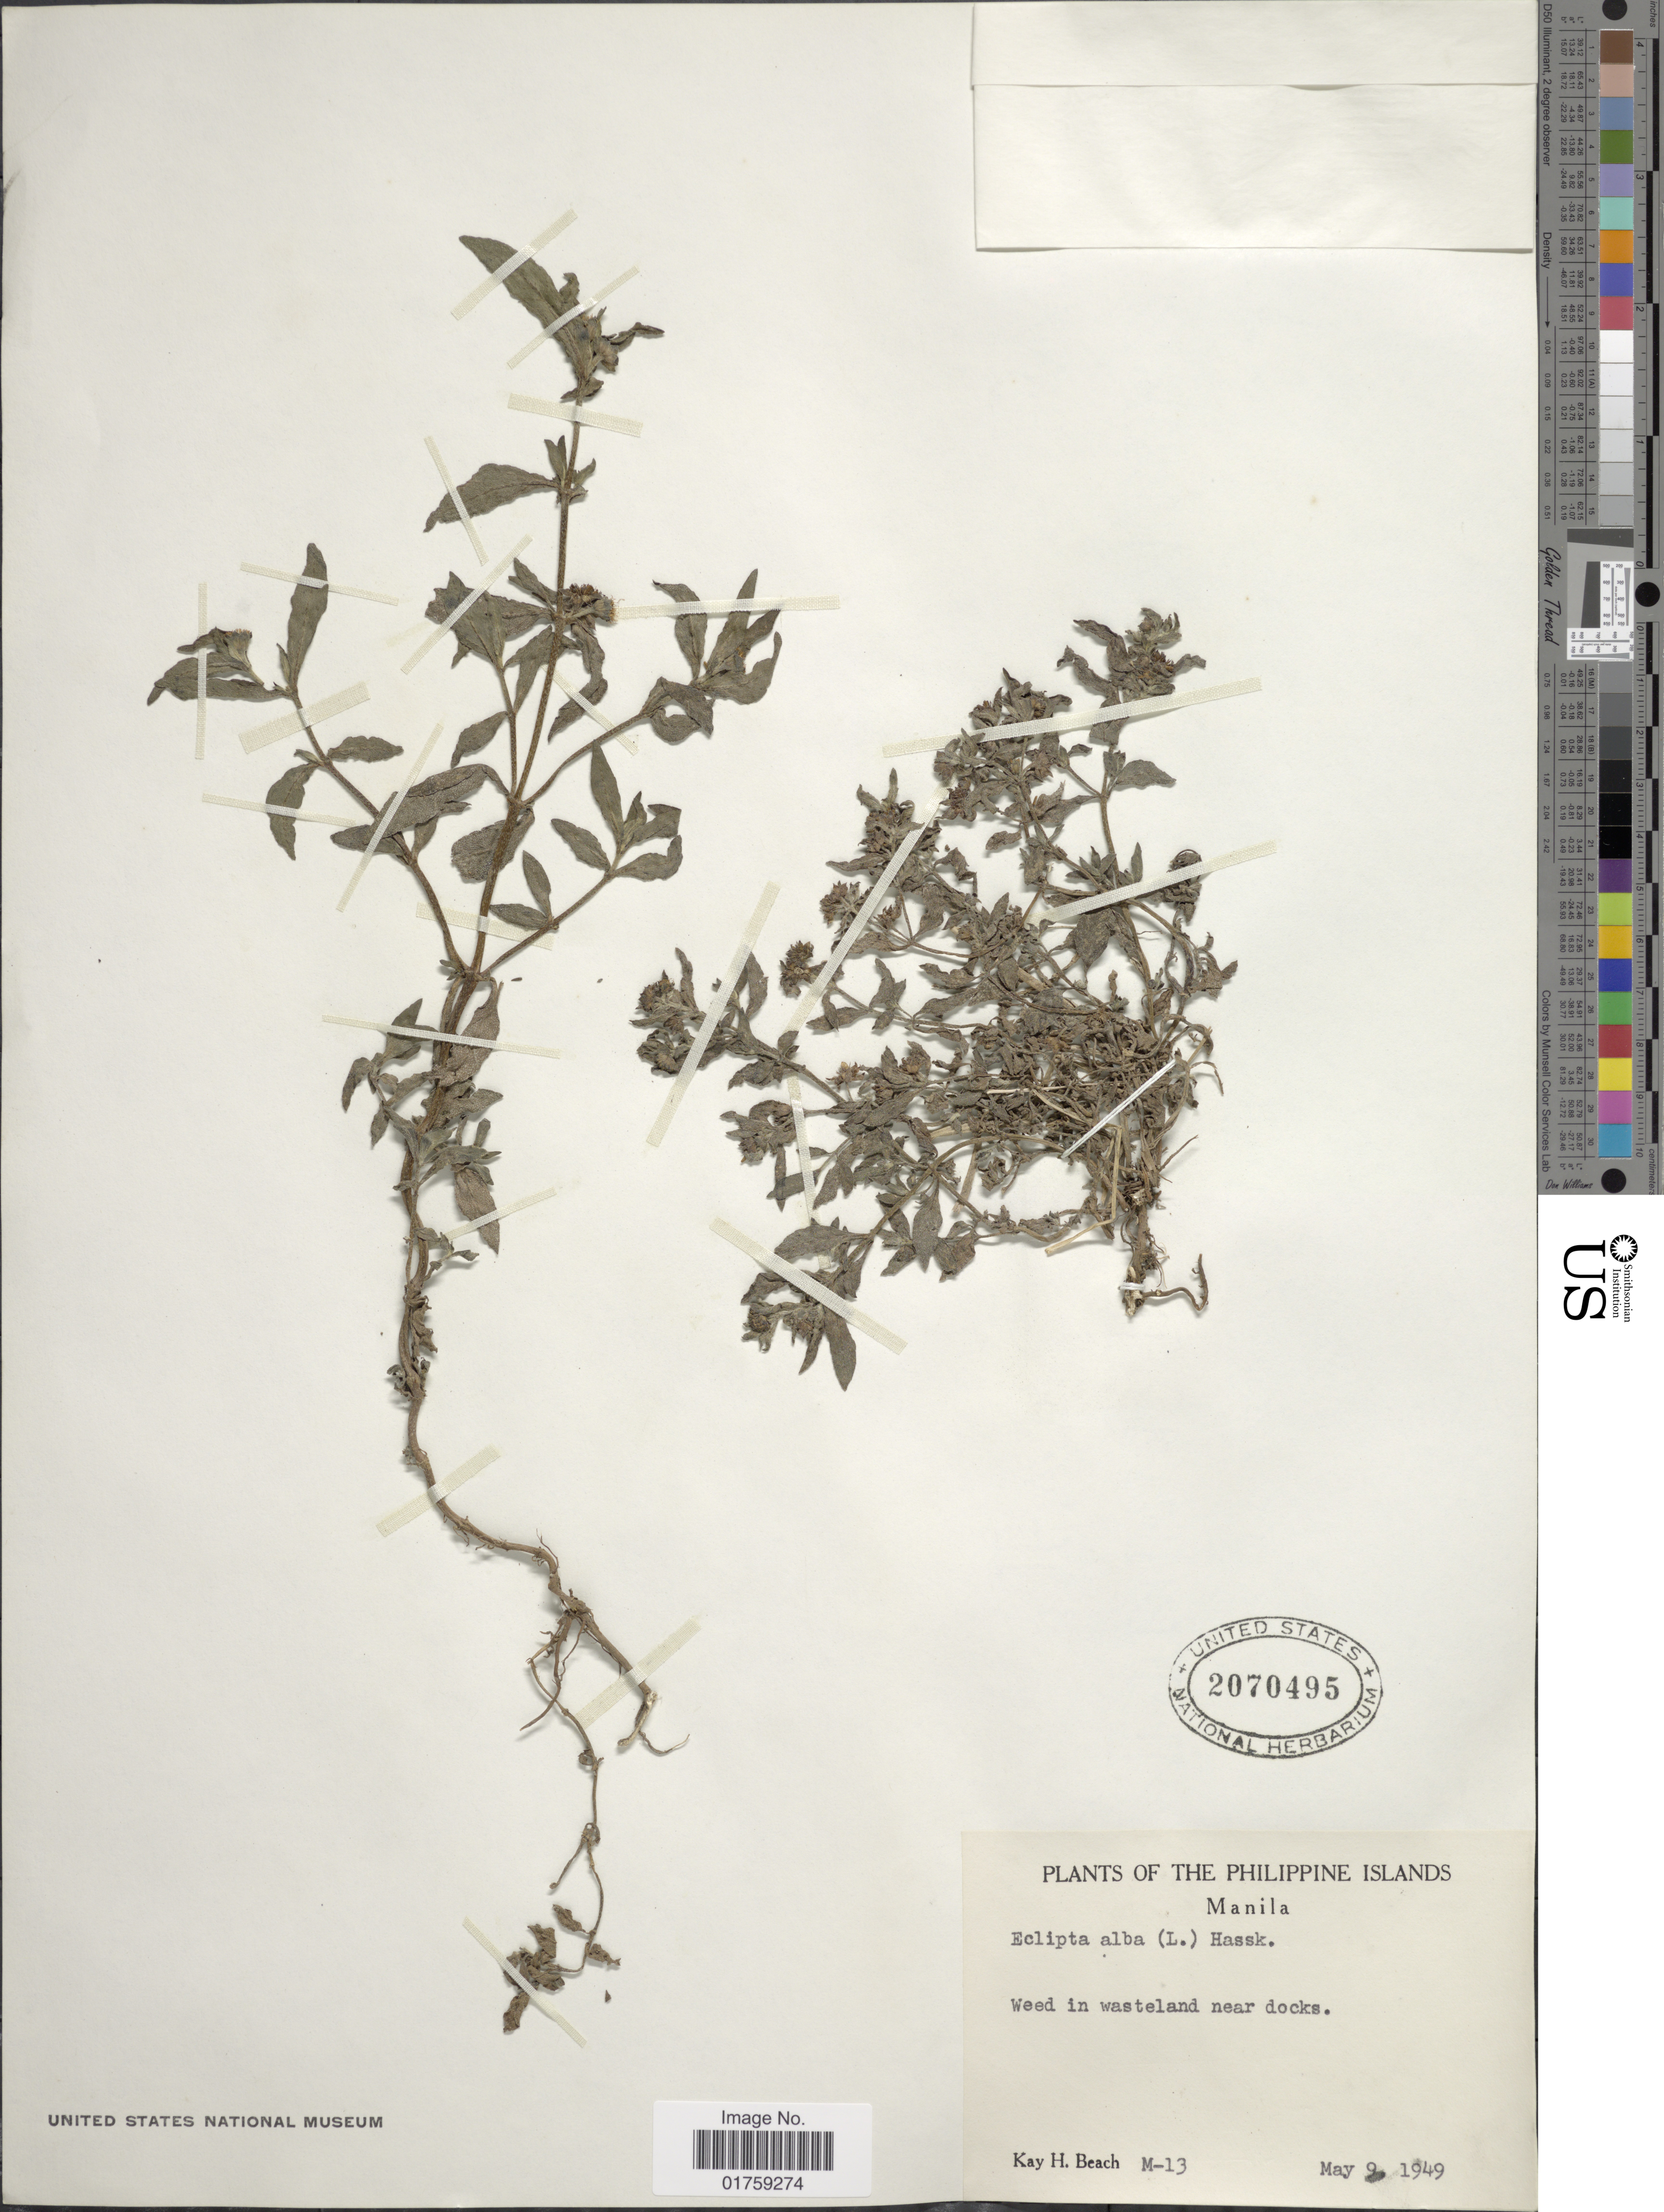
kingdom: Plantae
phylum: Tracheophyta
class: Magnoliopsida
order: Asterales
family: Asteraceae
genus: Eclipta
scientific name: Eclipta alba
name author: (L.) Hassk.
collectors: K. H. Beach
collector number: M-13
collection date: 1949-05-09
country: Philippines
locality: The Philippines Islands. Manila. Weed in wasteland near docks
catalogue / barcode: US 2070495